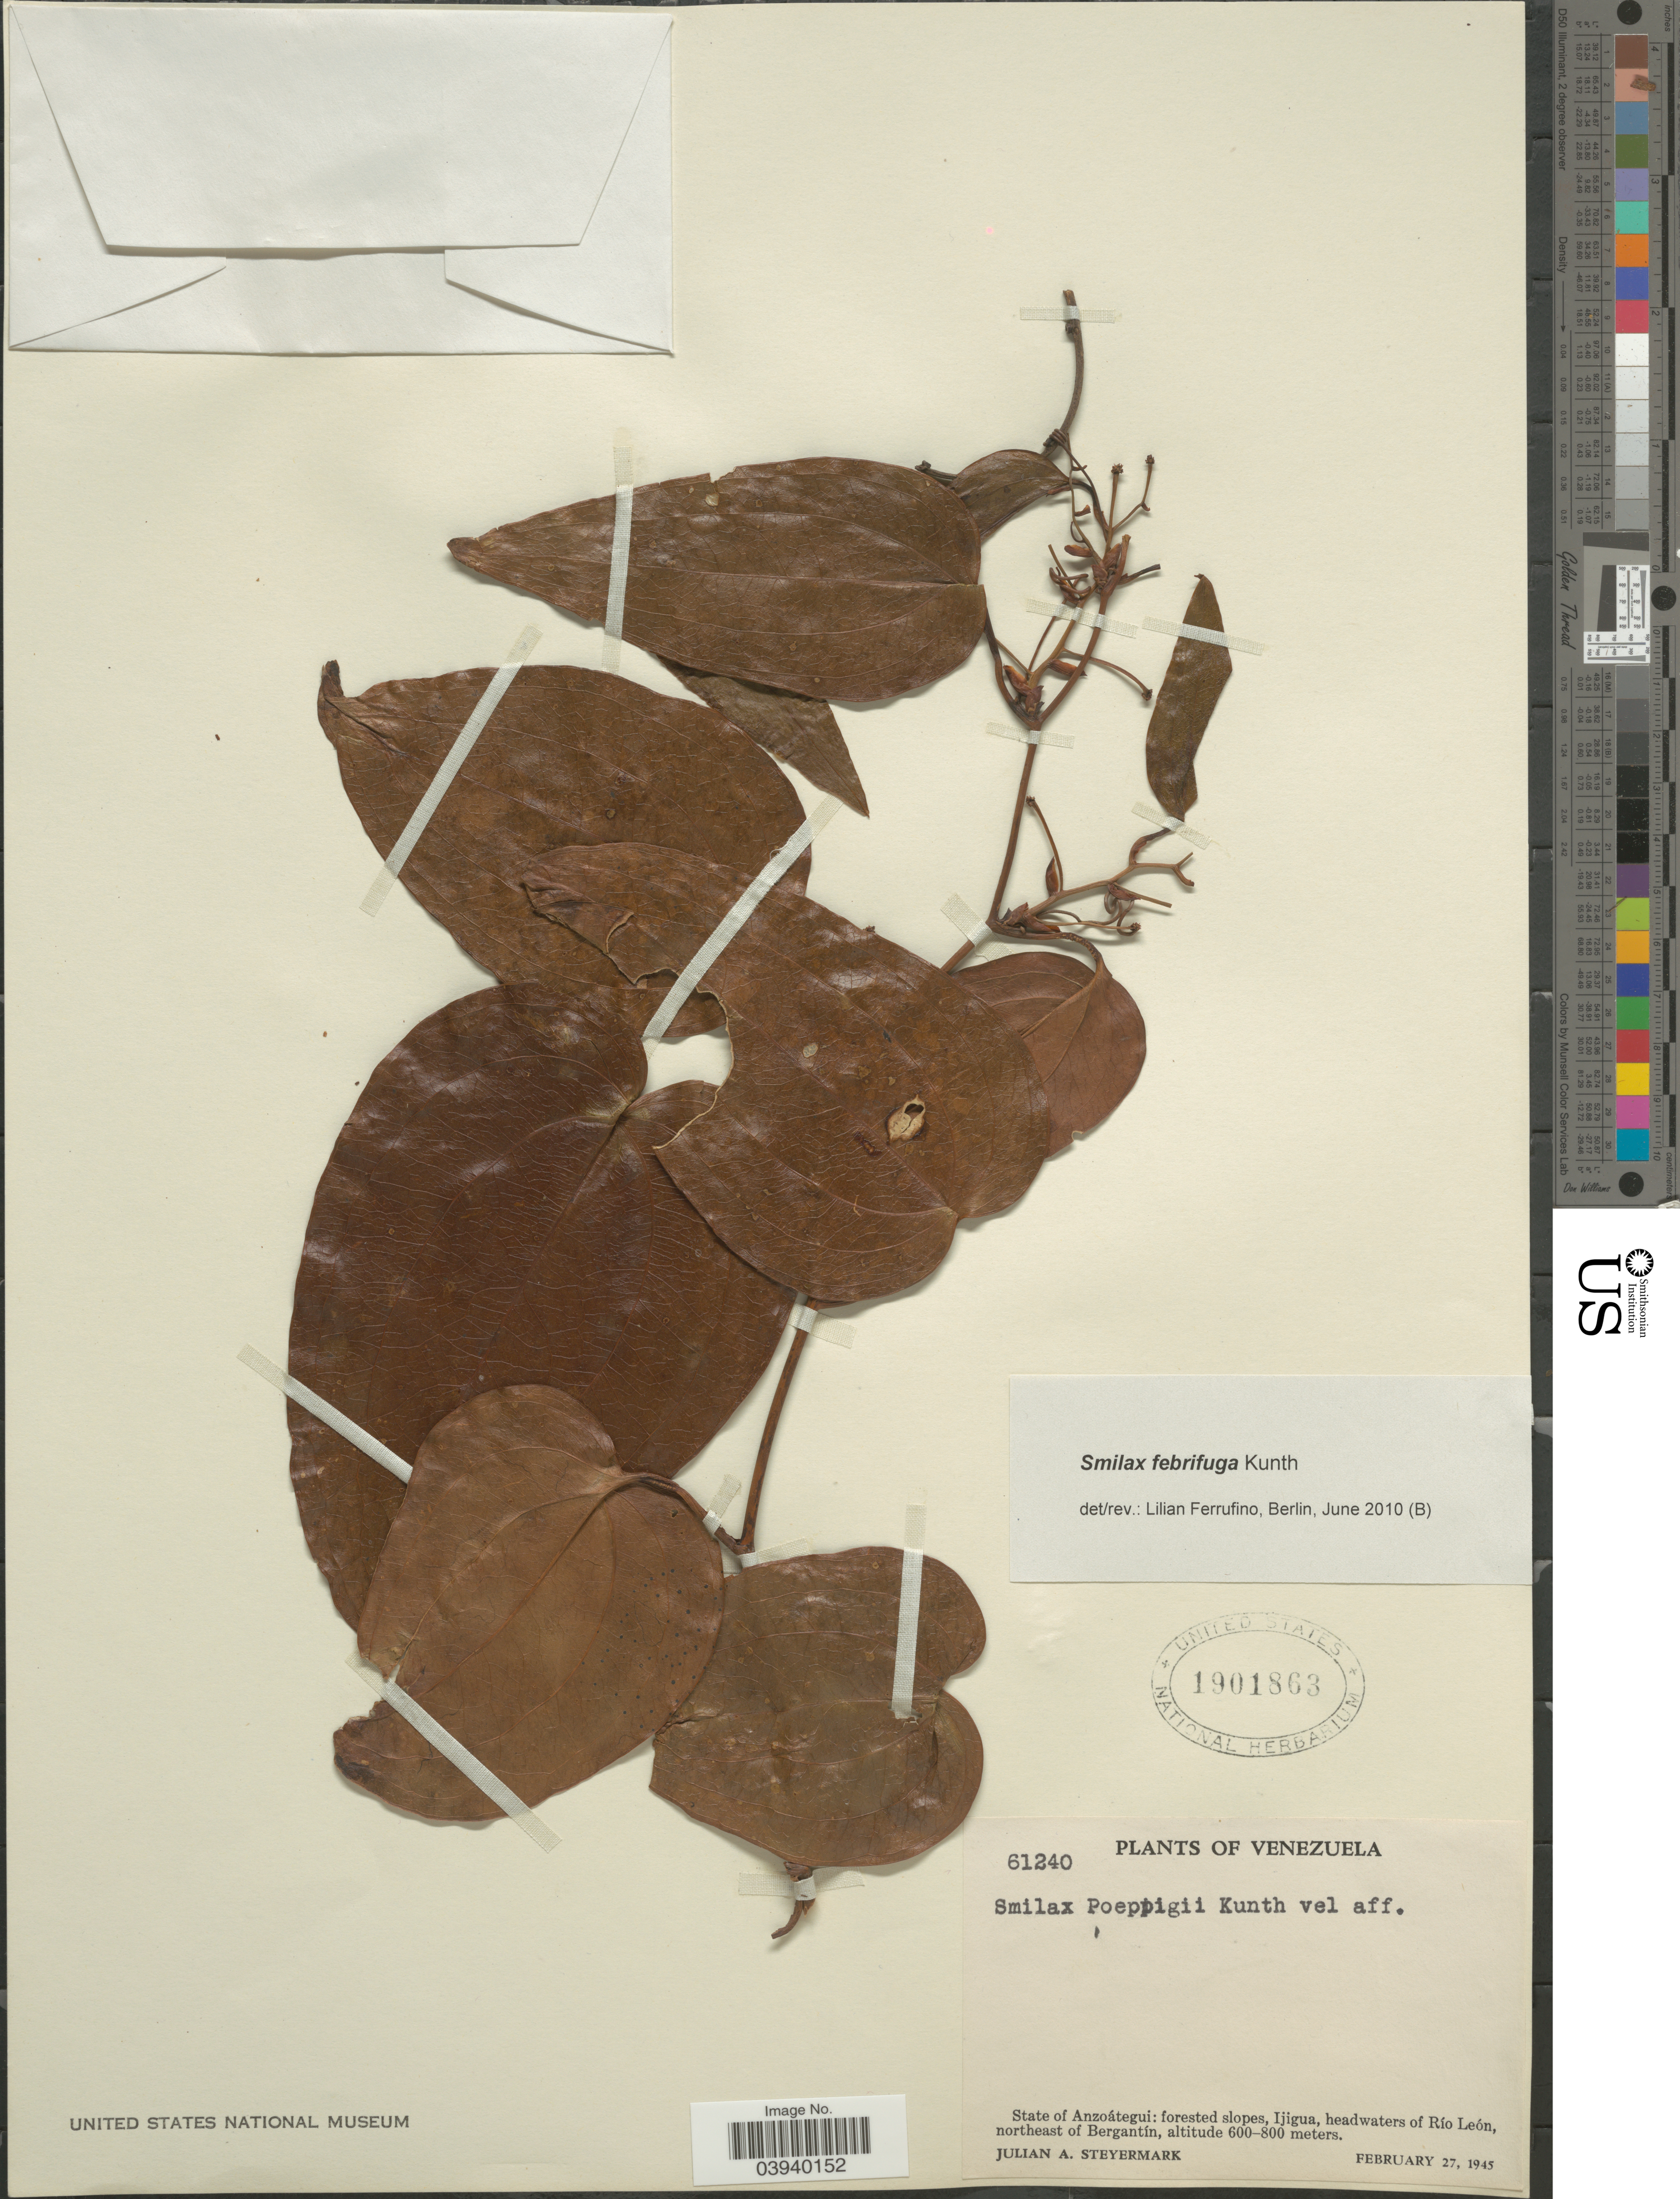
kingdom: Plantae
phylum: Tracheophyta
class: Liliopsida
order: Liliales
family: Smilacaceae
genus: Smilax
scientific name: Smilax febrifuga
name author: Kunth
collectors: J. Steyermark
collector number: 61240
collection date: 1945-02-27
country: Venezuela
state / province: Anzoategui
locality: Forested slopes, Ijigua, headwaters of Río León, northeast of Bergantín.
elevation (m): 600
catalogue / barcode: US 1901863